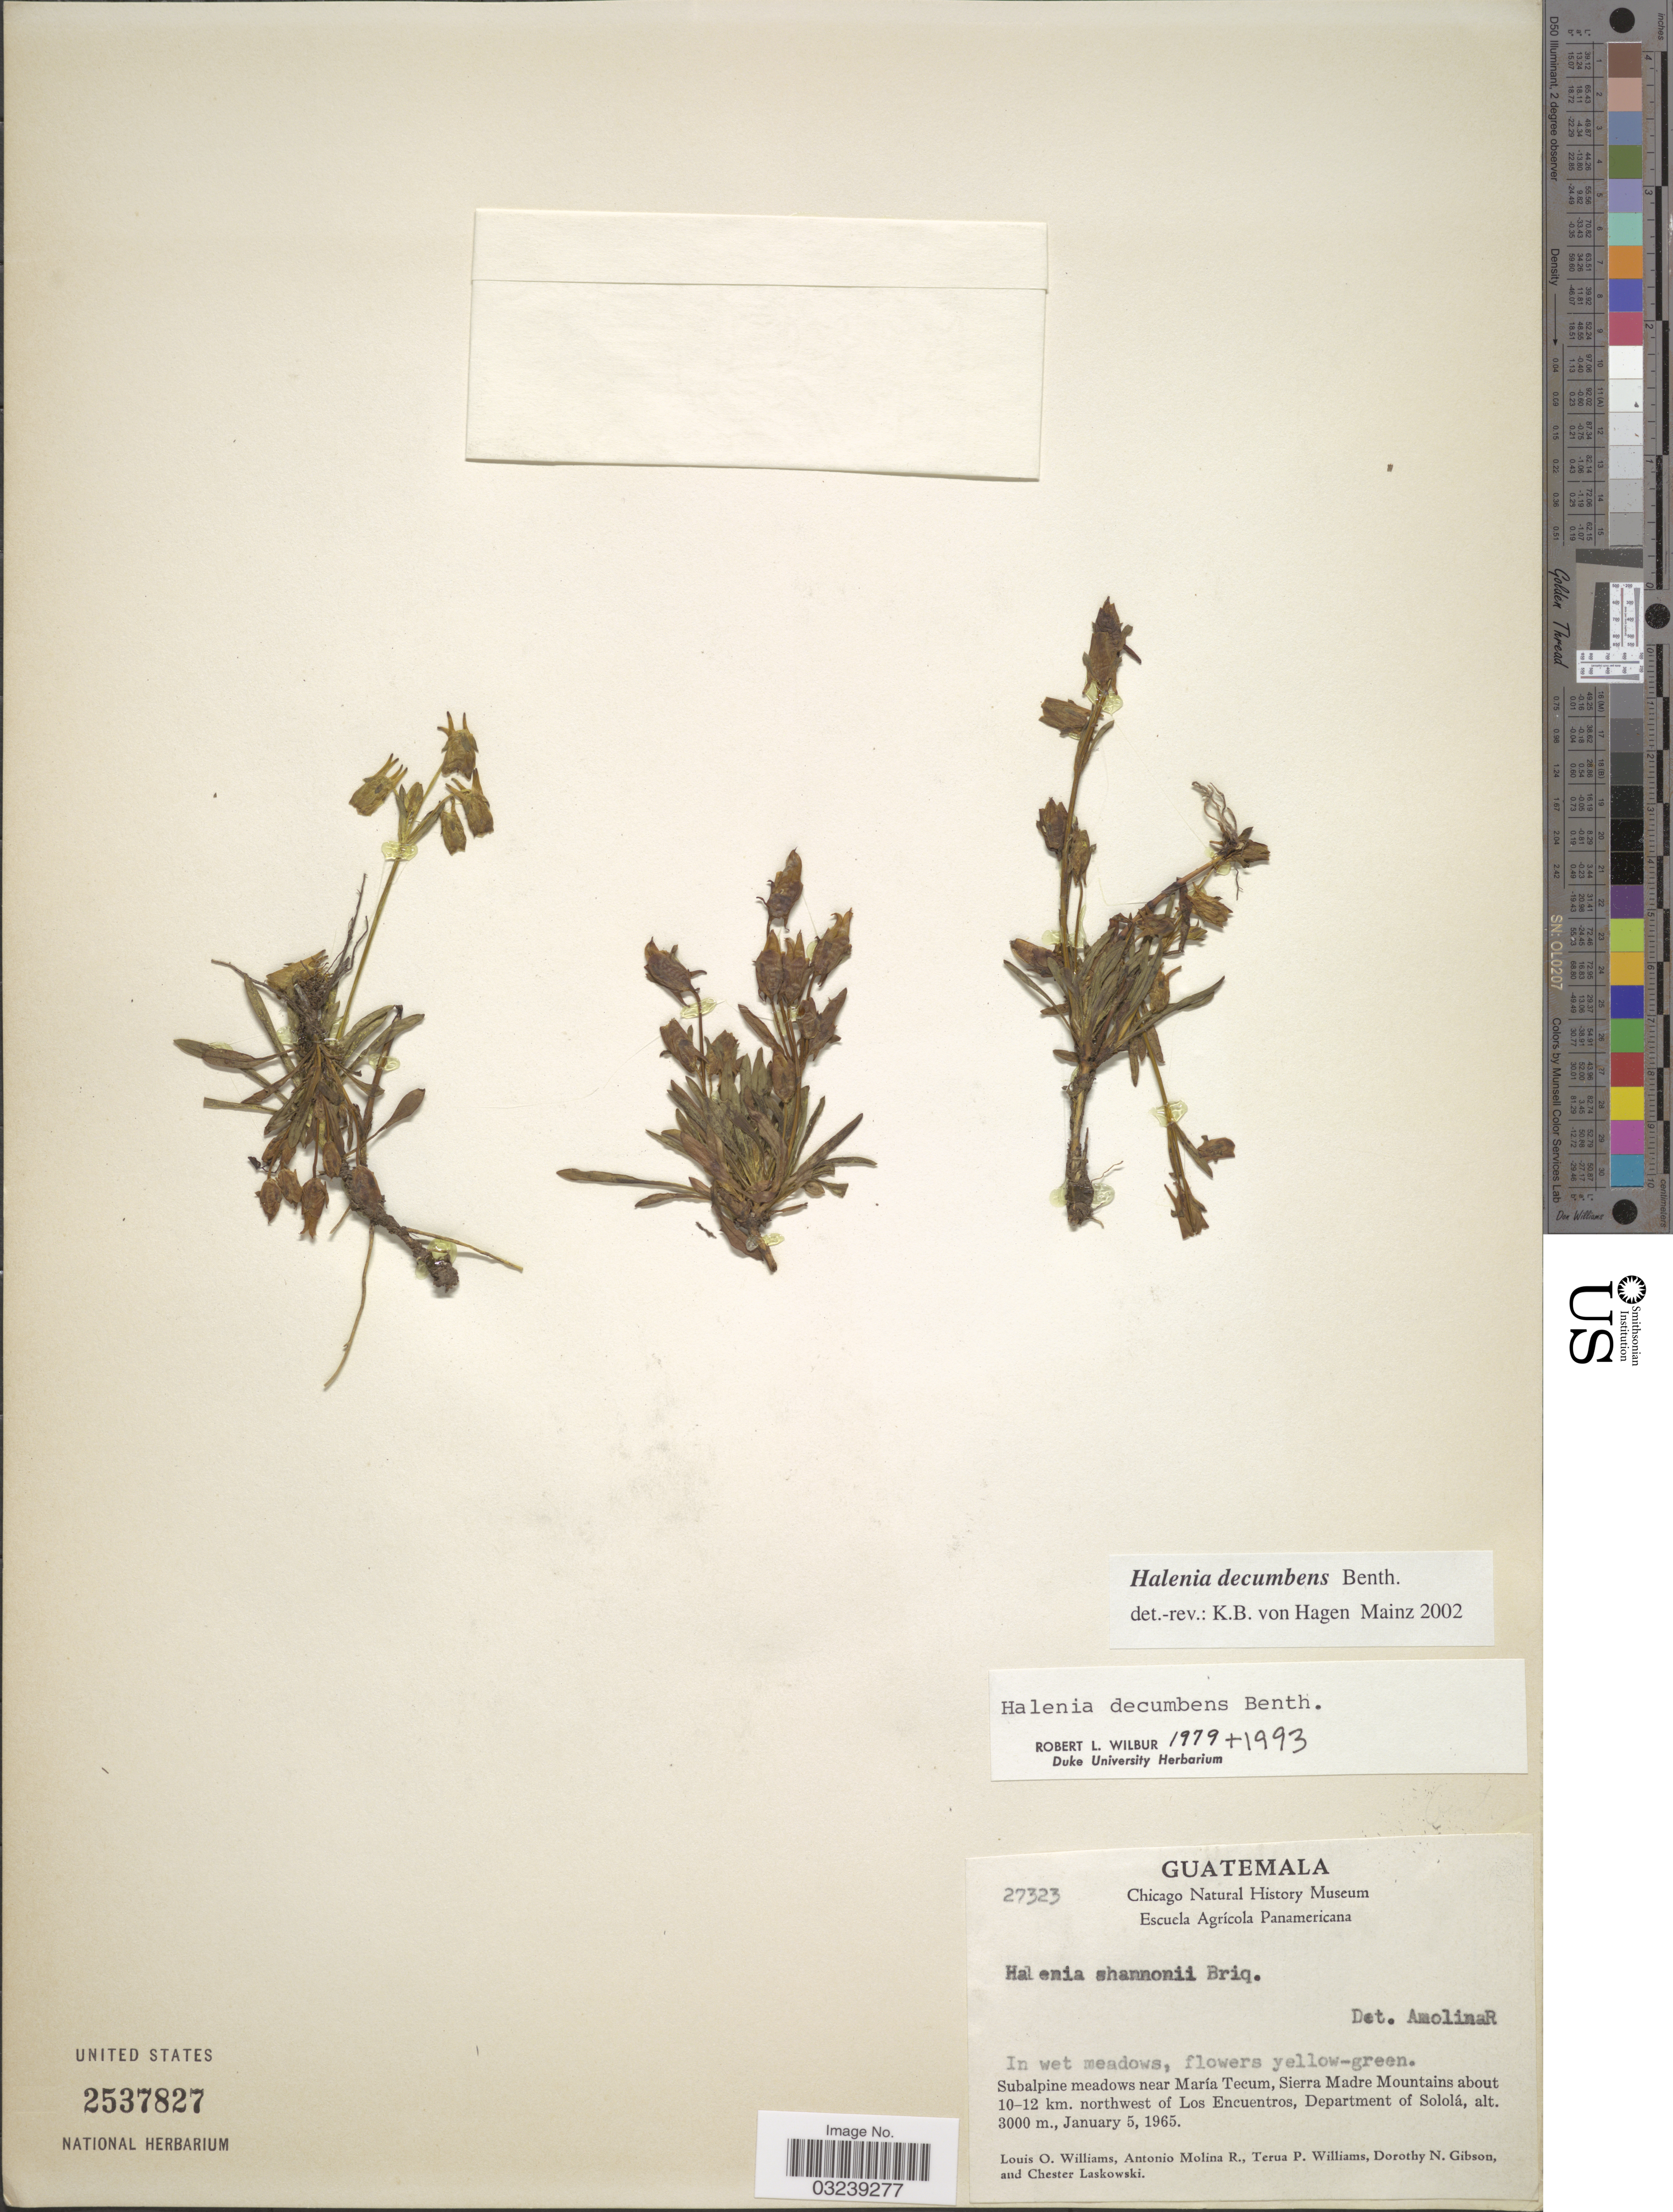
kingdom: Plantae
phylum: Tracheophyta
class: Magnoliopsida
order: Gentianales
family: Gentianaceae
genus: Halenia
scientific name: Halenia decumbens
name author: Benth.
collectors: L. O. Williams, A. Molina R., T. Williams, D. N. Gibson & C. Laskowski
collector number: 27323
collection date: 1965-01-05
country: Guatemala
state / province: Sololá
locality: Subalpine meadows near María Tecum, Sierra Madre Mountains about 10-12 km. northwest of Los Encuentros, Department of Sololá.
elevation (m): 3000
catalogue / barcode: US 2537827